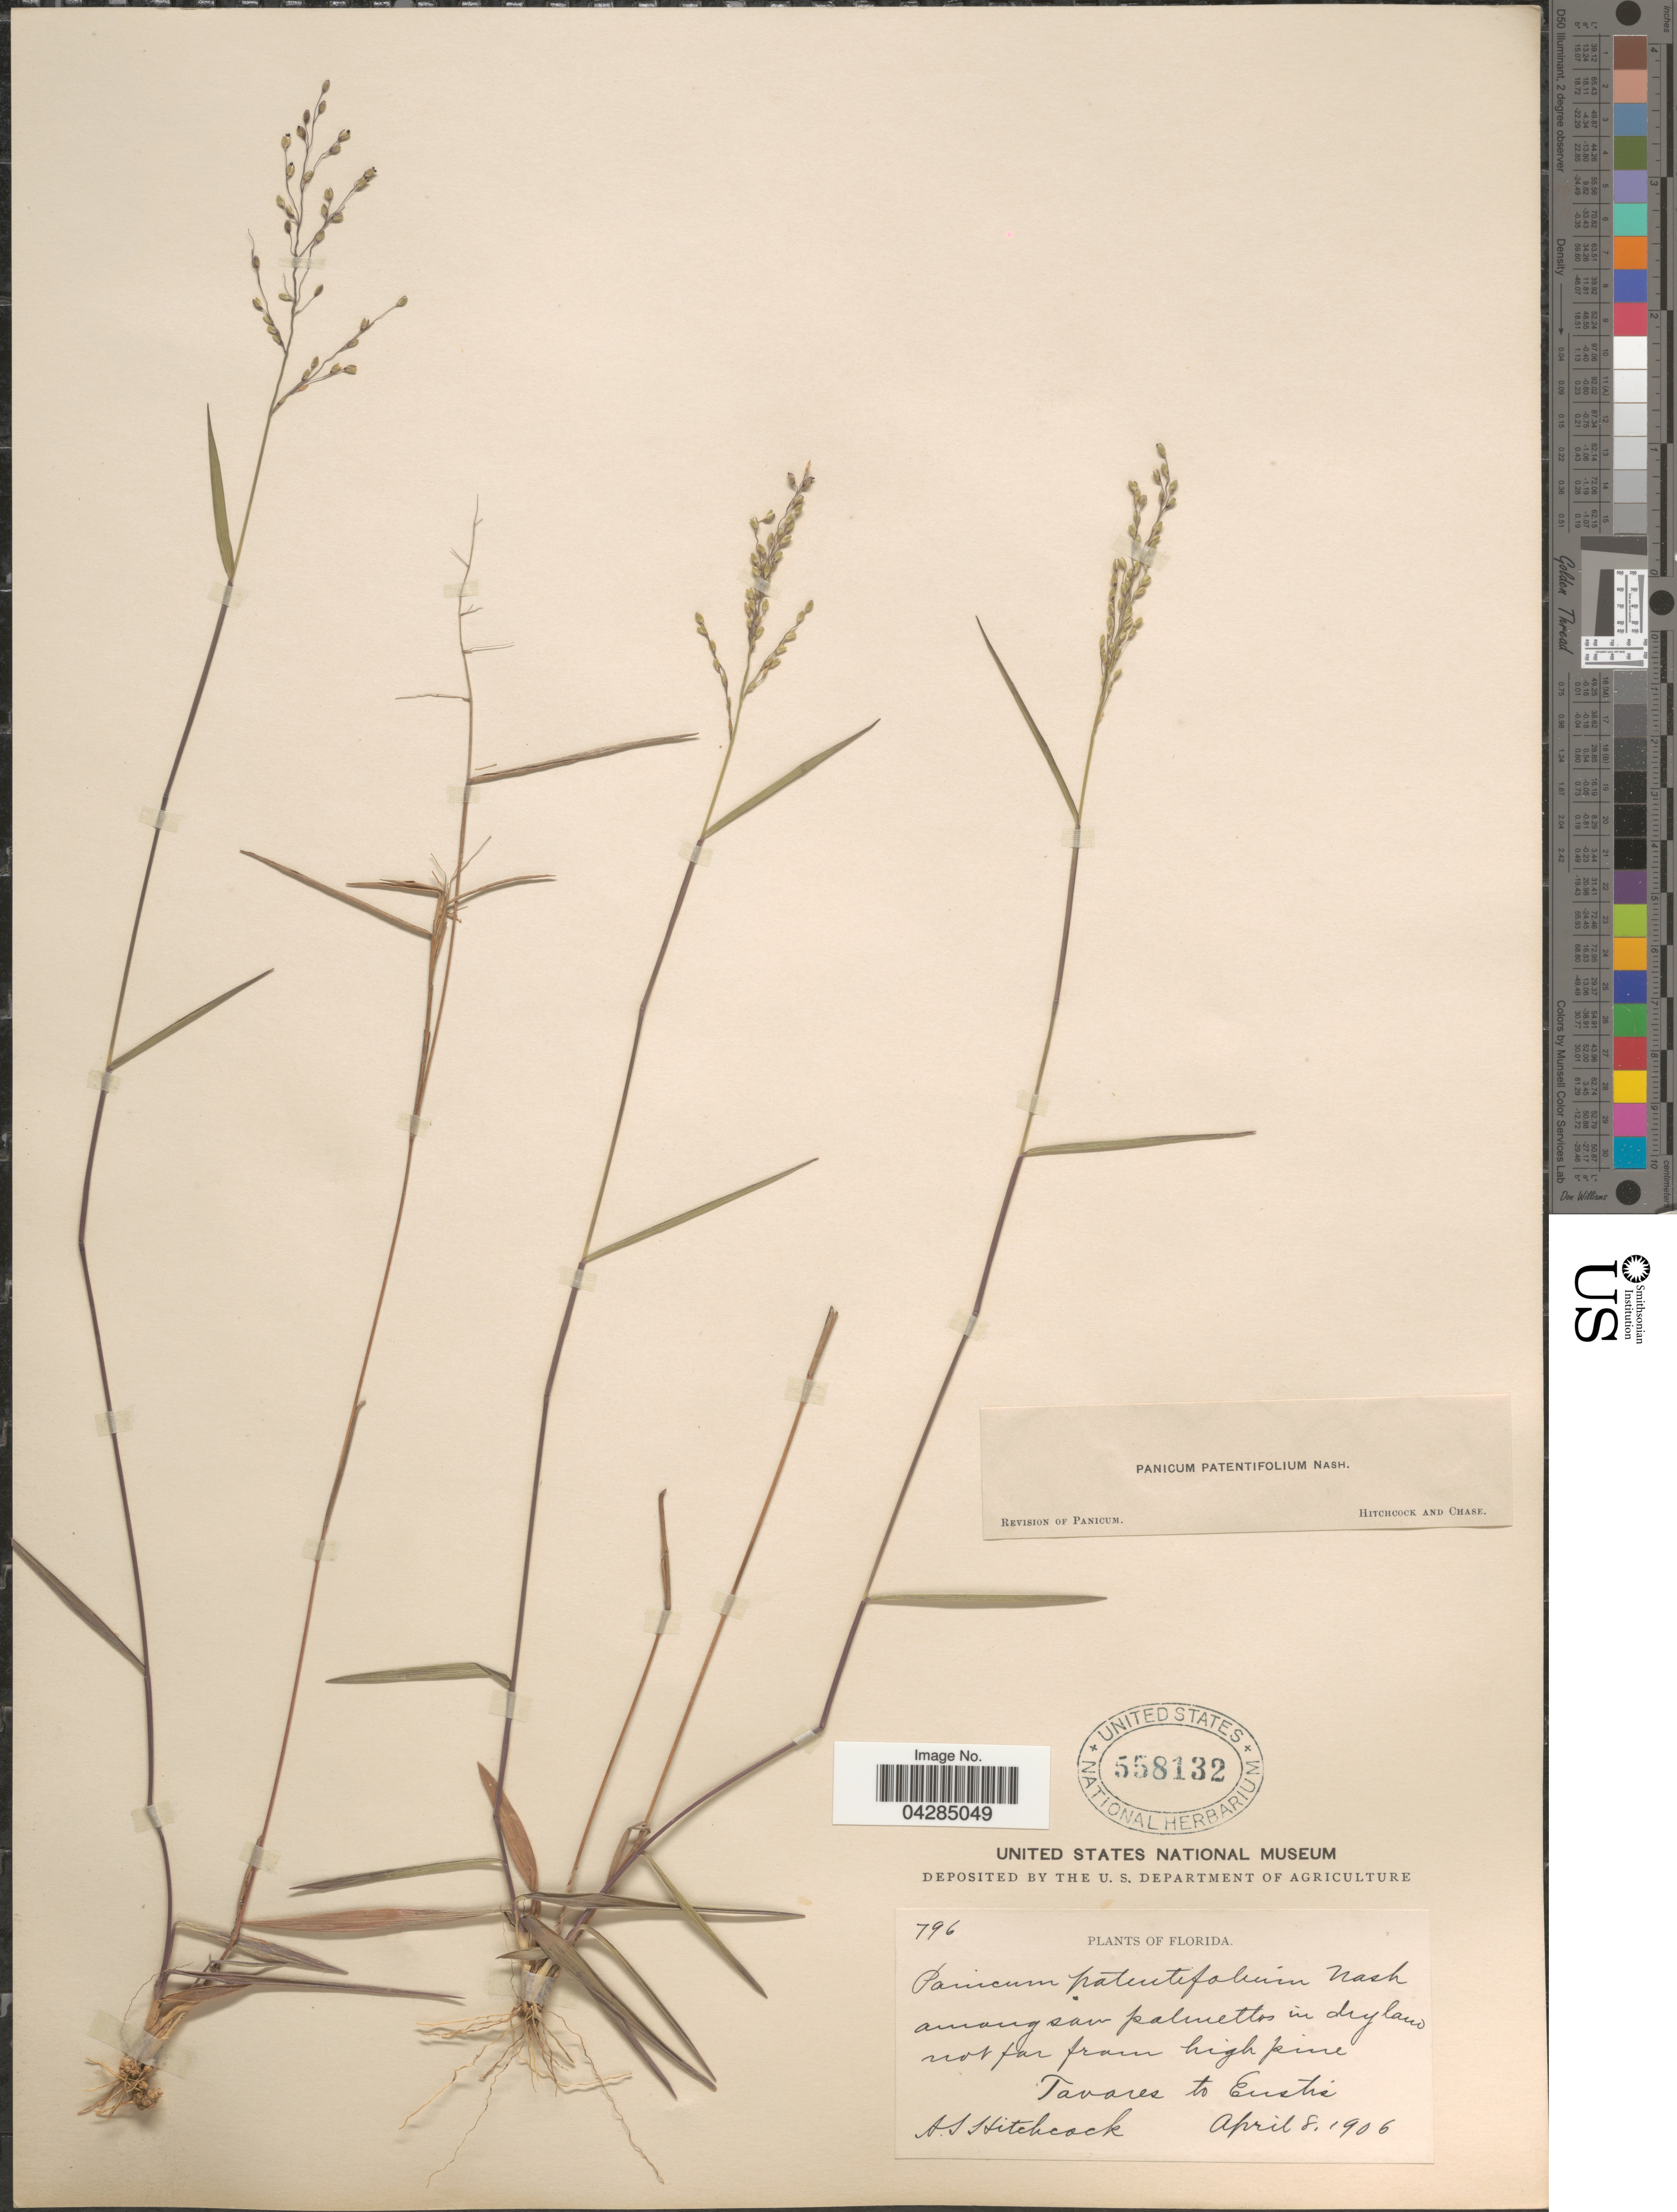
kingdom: Plantae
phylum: Tracheophyta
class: Liliopsida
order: Poales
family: Poaceae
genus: Dichanthelium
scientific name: Dichanthelium portoricense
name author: (Desv. ex Ham.) B.F. Hansen & Wunderlin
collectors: A. S. Hitchcock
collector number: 796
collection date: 1906-04-08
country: United States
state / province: Florida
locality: Tavares to Eustis.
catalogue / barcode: US 558132